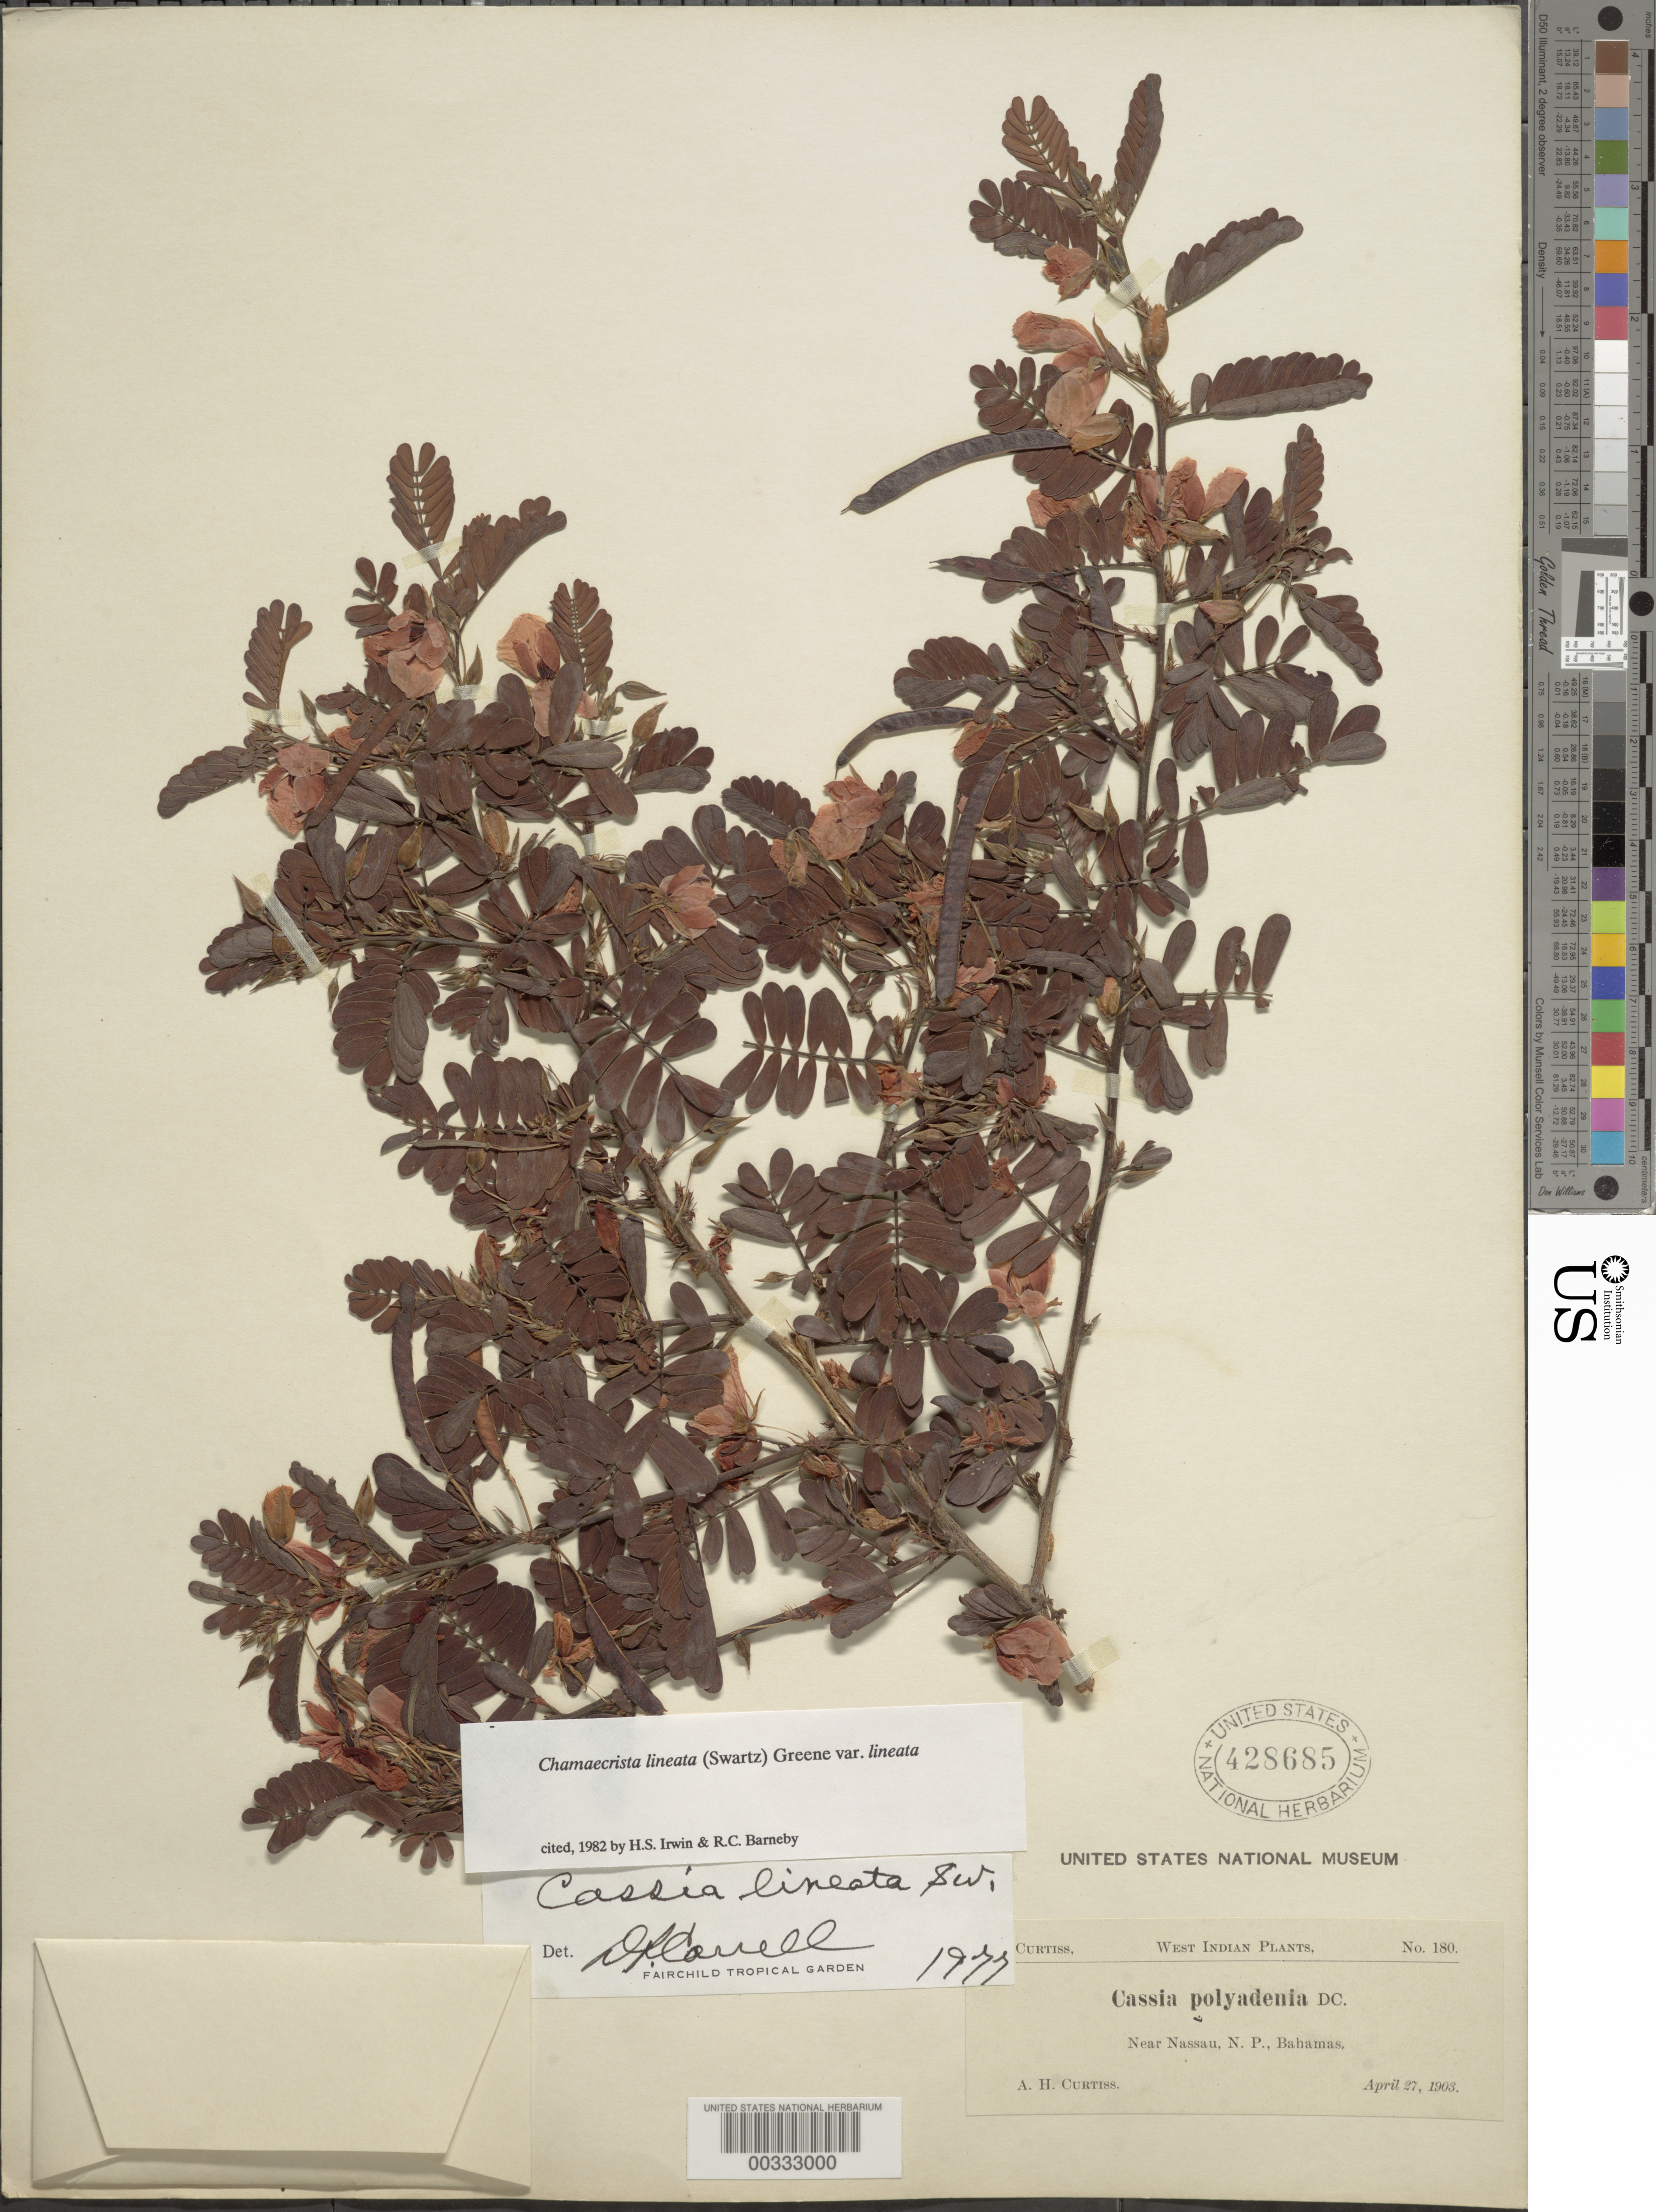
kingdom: Plantae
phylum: Tracheophyta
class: Magnoliopsida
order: Fabales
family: Fabaceae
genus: Chamaecrista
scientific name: Chamaecrista lineata var. lineata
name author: (Sw.) Greene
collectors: A. H. Curtiss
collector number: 180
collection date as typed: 27 Apr 1903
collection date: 1903-04-27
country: Bahamas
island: New Providence Island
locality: Near nassau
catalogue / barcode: US 428685